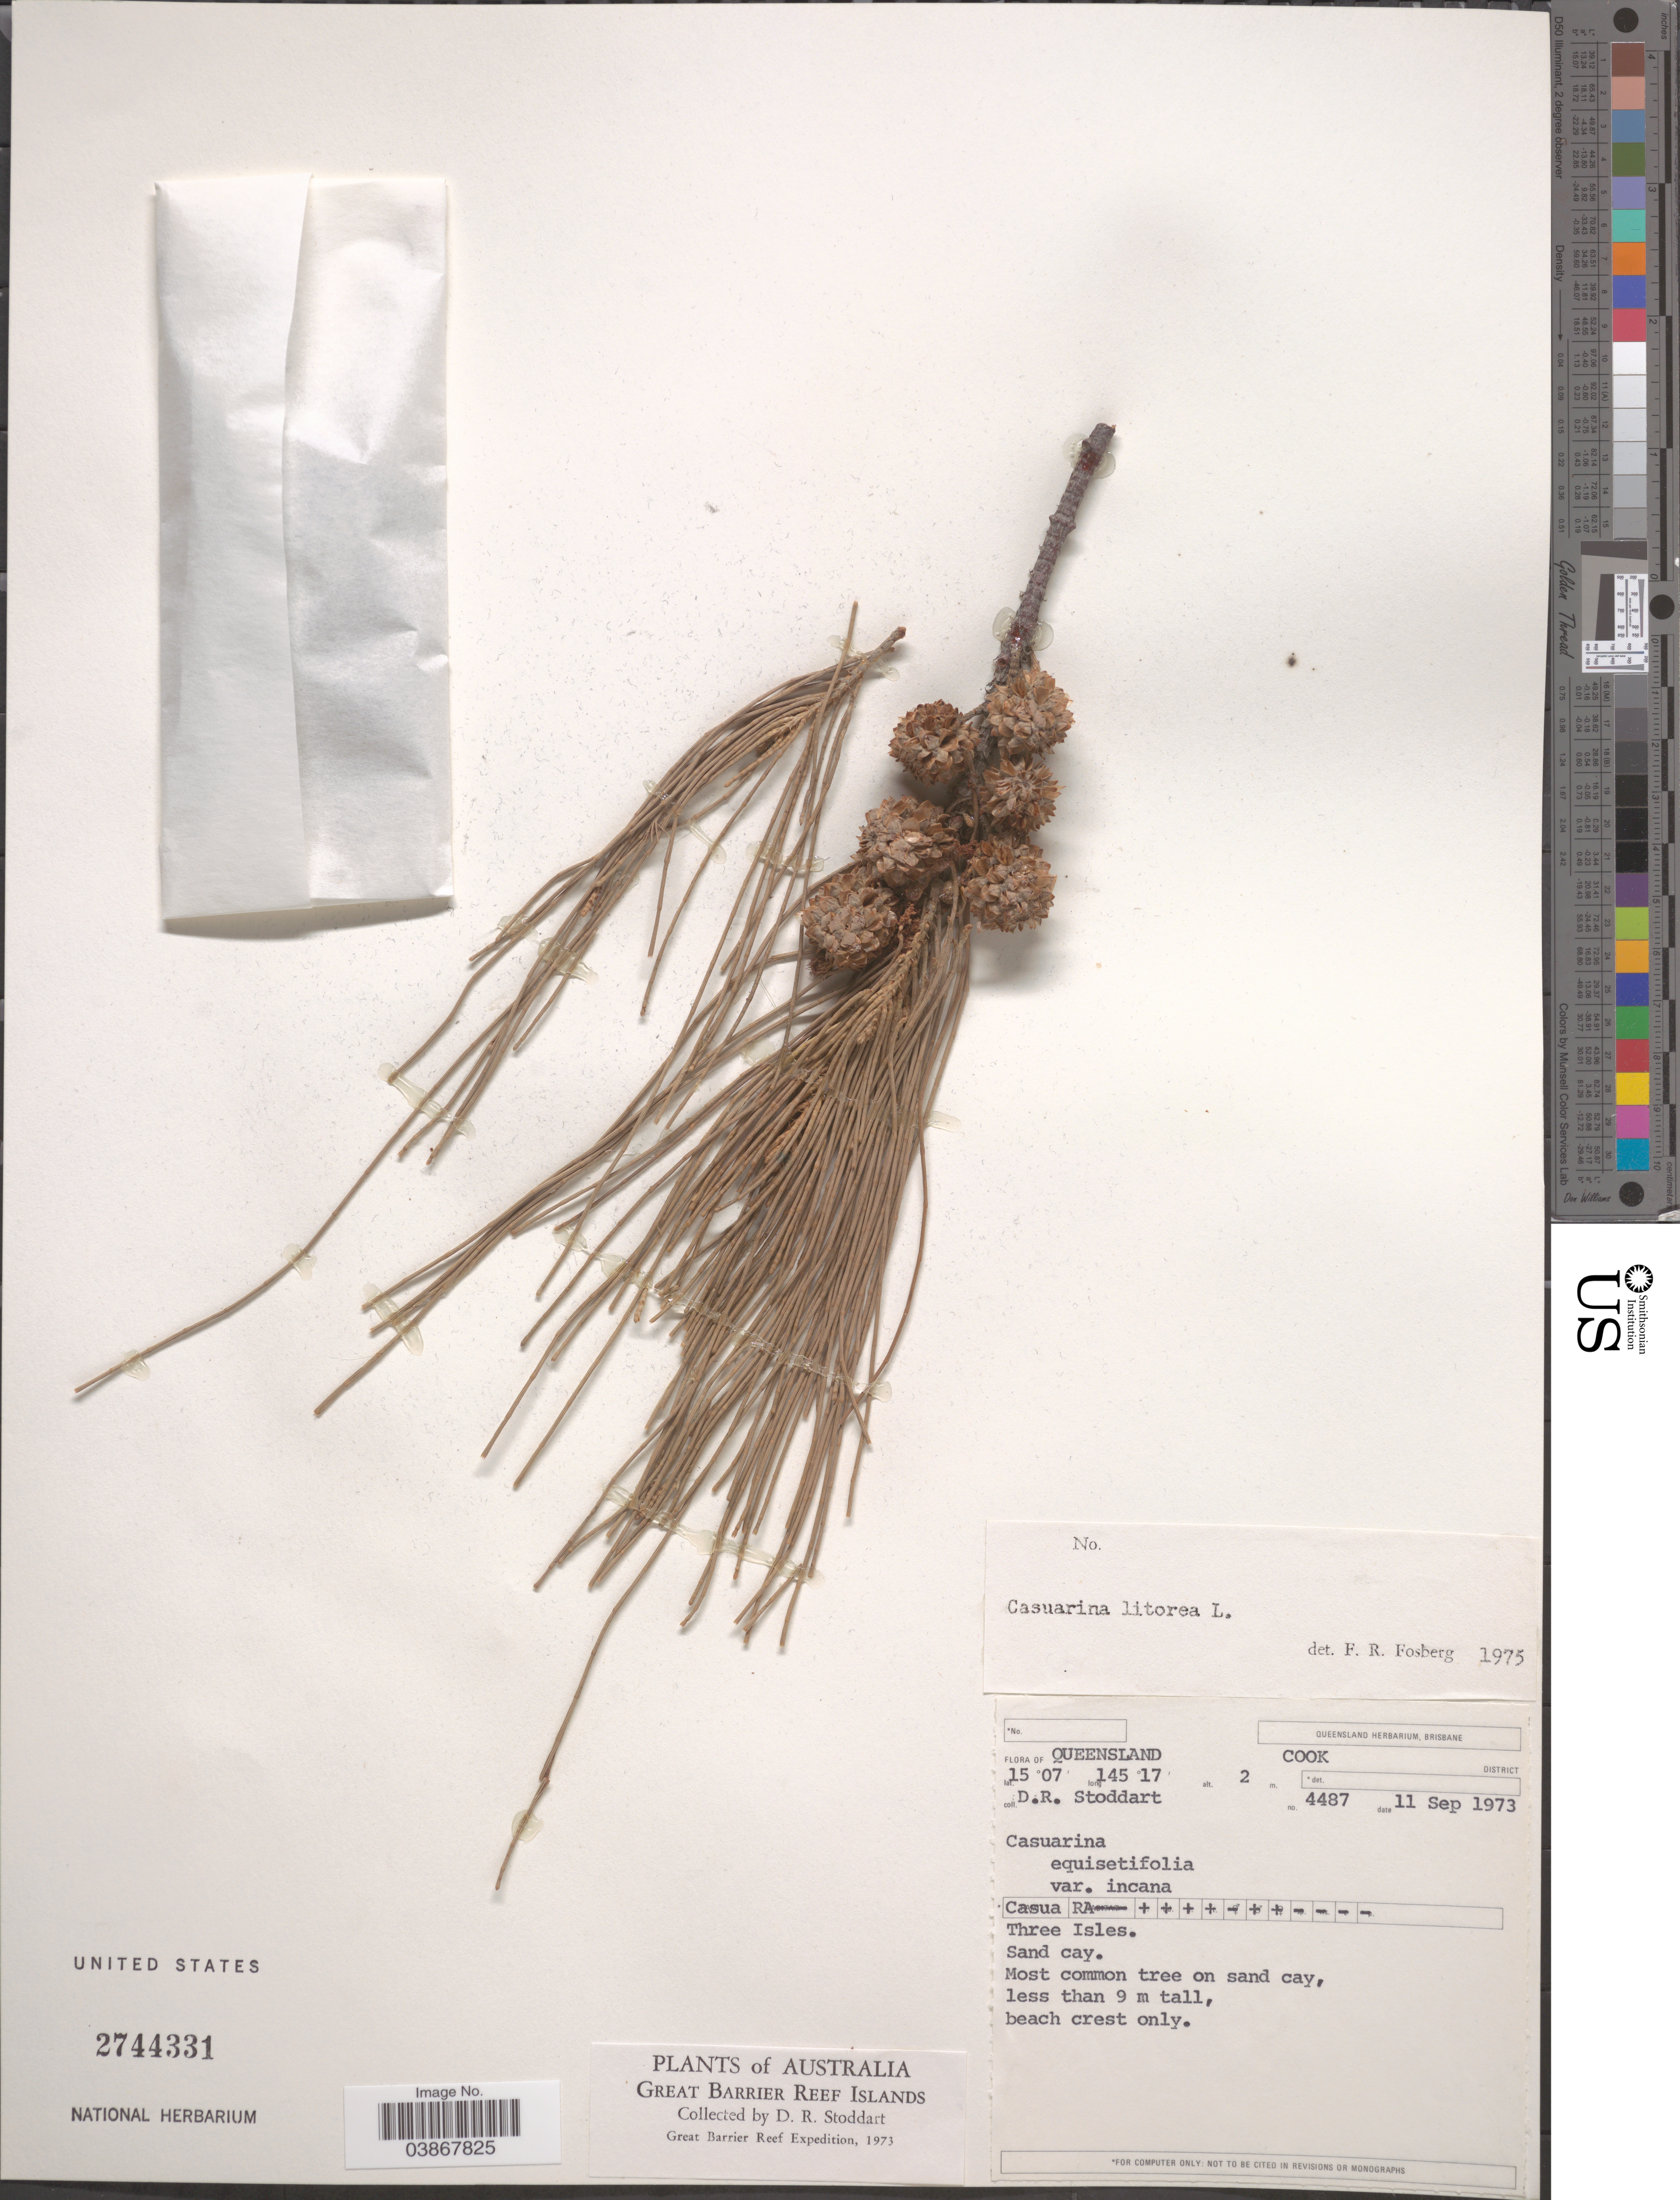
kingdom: Plantae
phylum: Tracheophyta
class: Magnoliopsida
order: Fagales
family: Casuarinaceae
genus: Casuarina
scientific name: Casuarina equisetifolia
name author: L.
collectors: D. R. Stoddart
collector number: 4487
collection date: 1973-09-11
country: Australia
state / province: Queensland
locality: Cook District. Three Isles. Great Barrier Reef Islands.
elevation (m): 2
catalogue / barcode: US 2744331